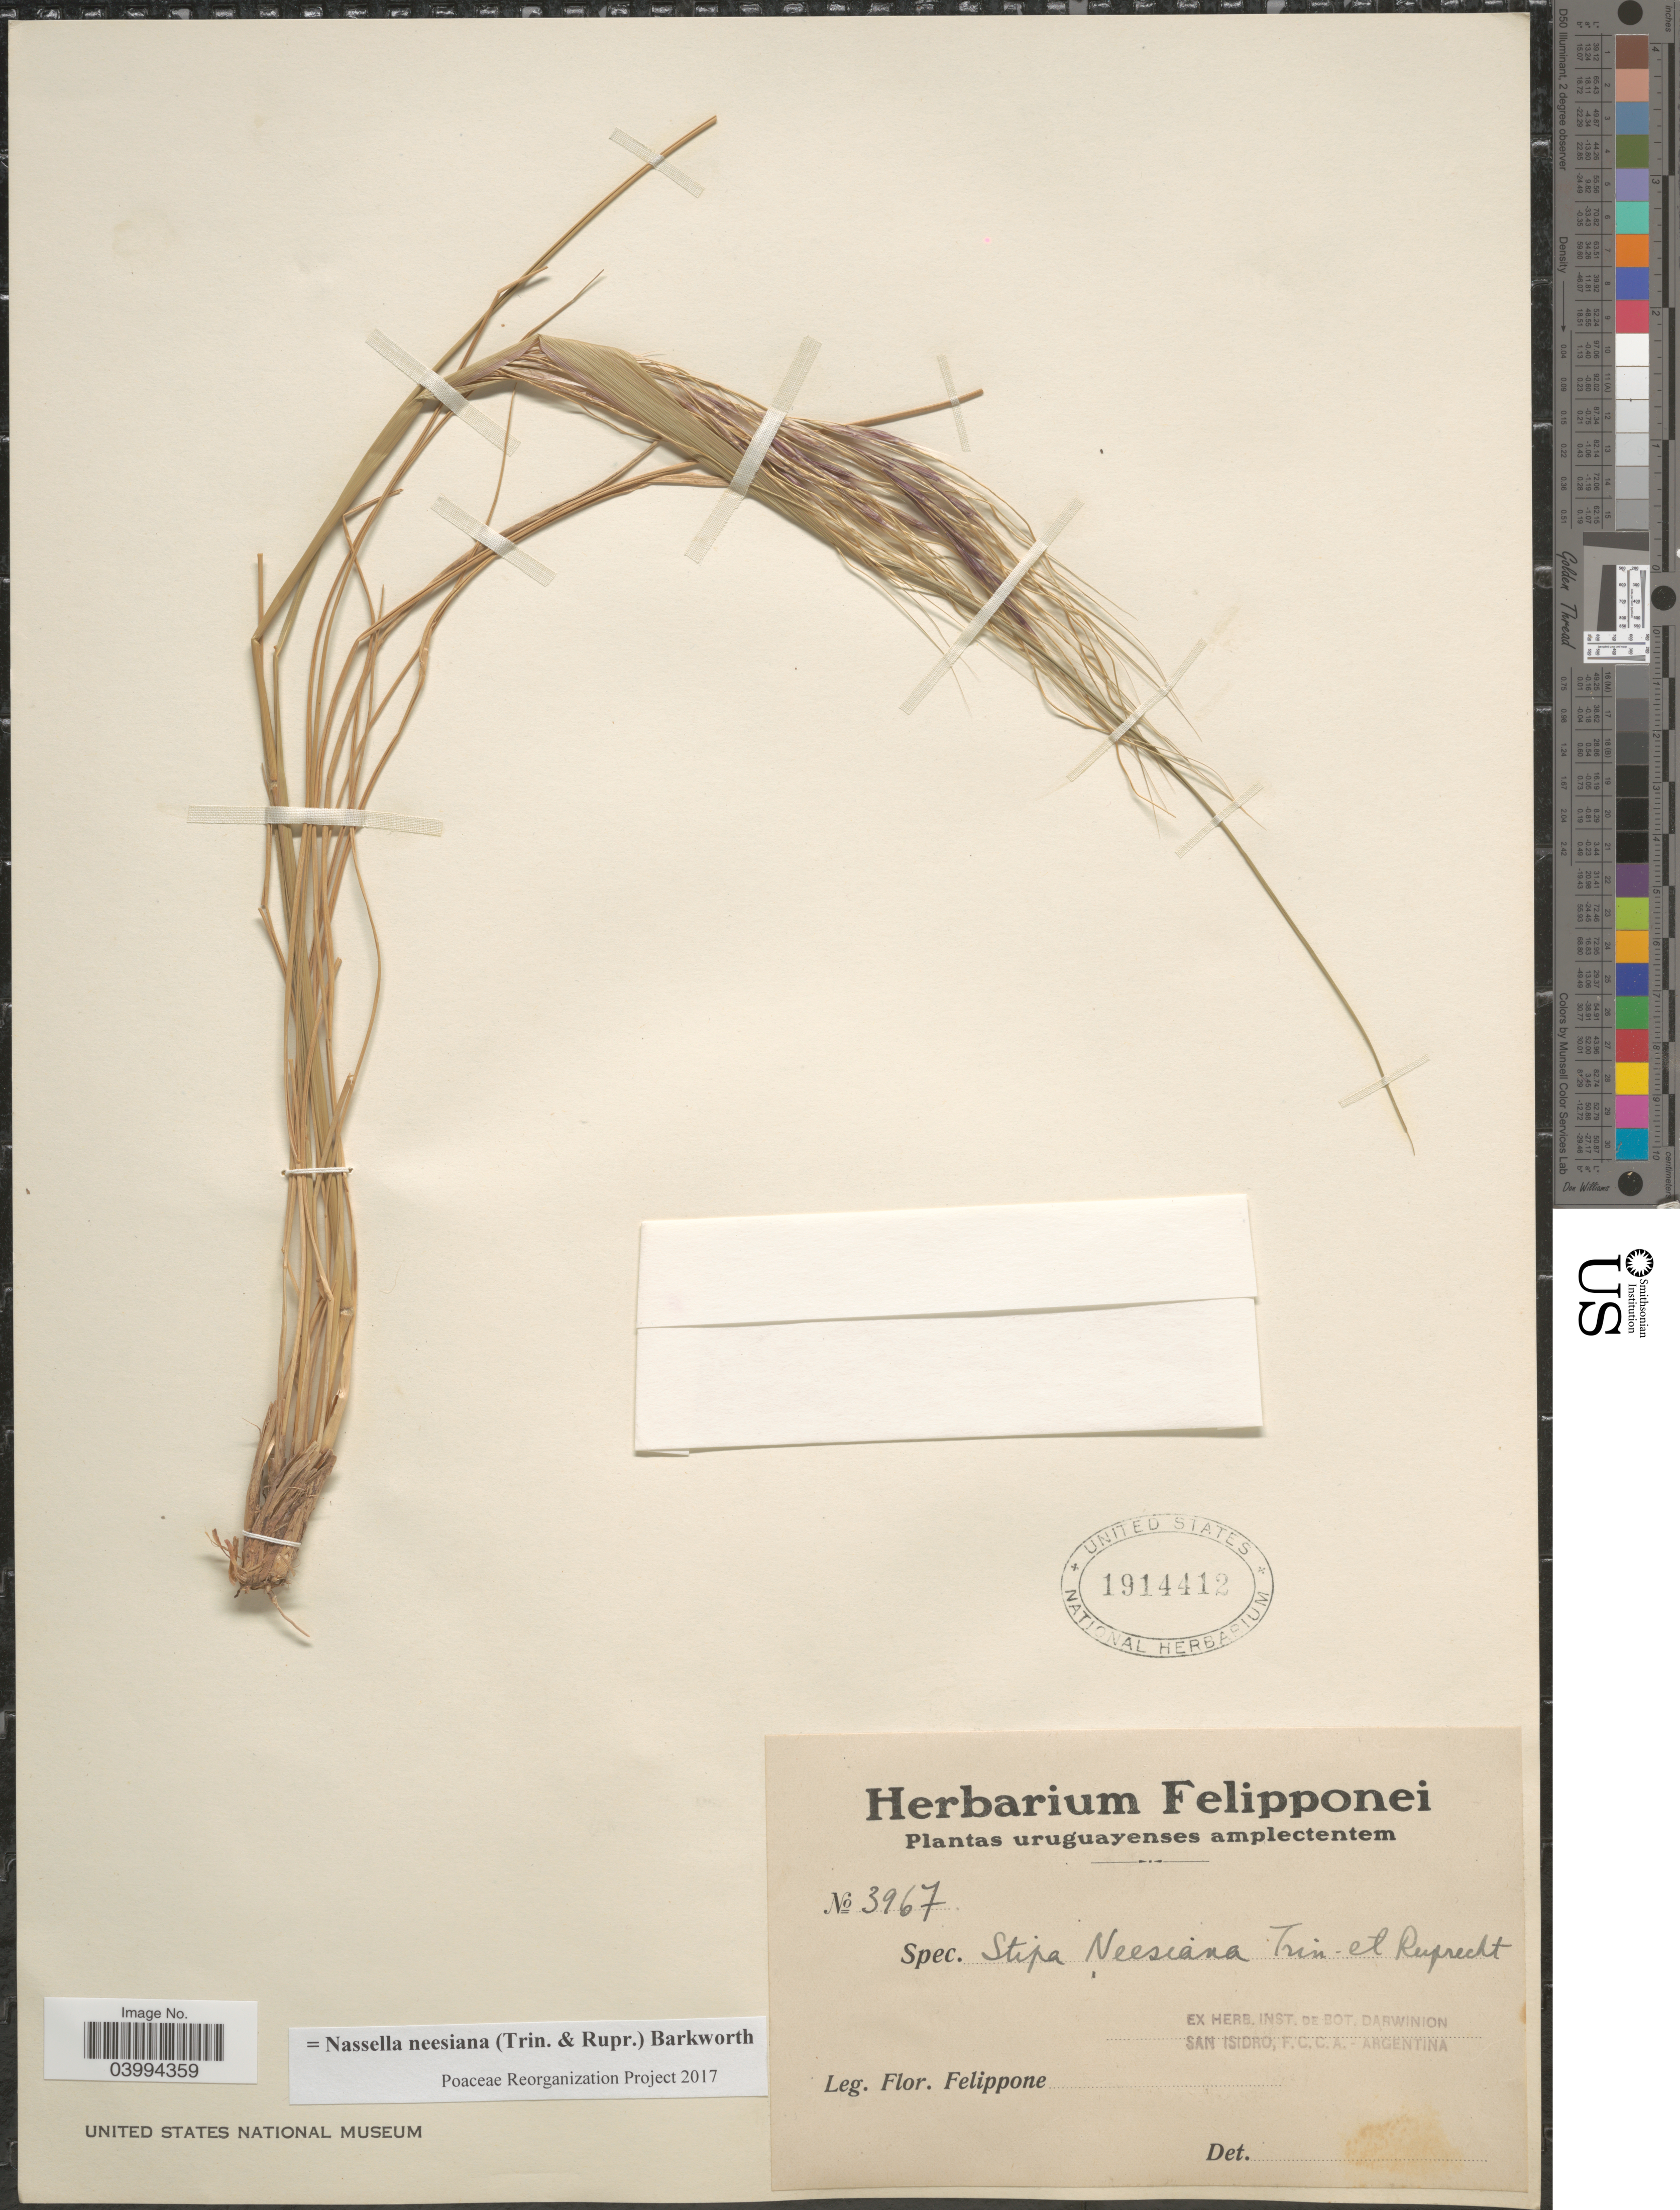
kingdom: Plantae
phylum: Tracheophyta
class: Liliopsida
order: Poales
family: Poaceae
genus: Nassella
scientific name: Nassella neesiana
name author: (Trin. & Rupr.) Barkworth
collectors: F. Felippone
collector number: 3967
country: Uruguay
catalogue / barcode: US 1914412